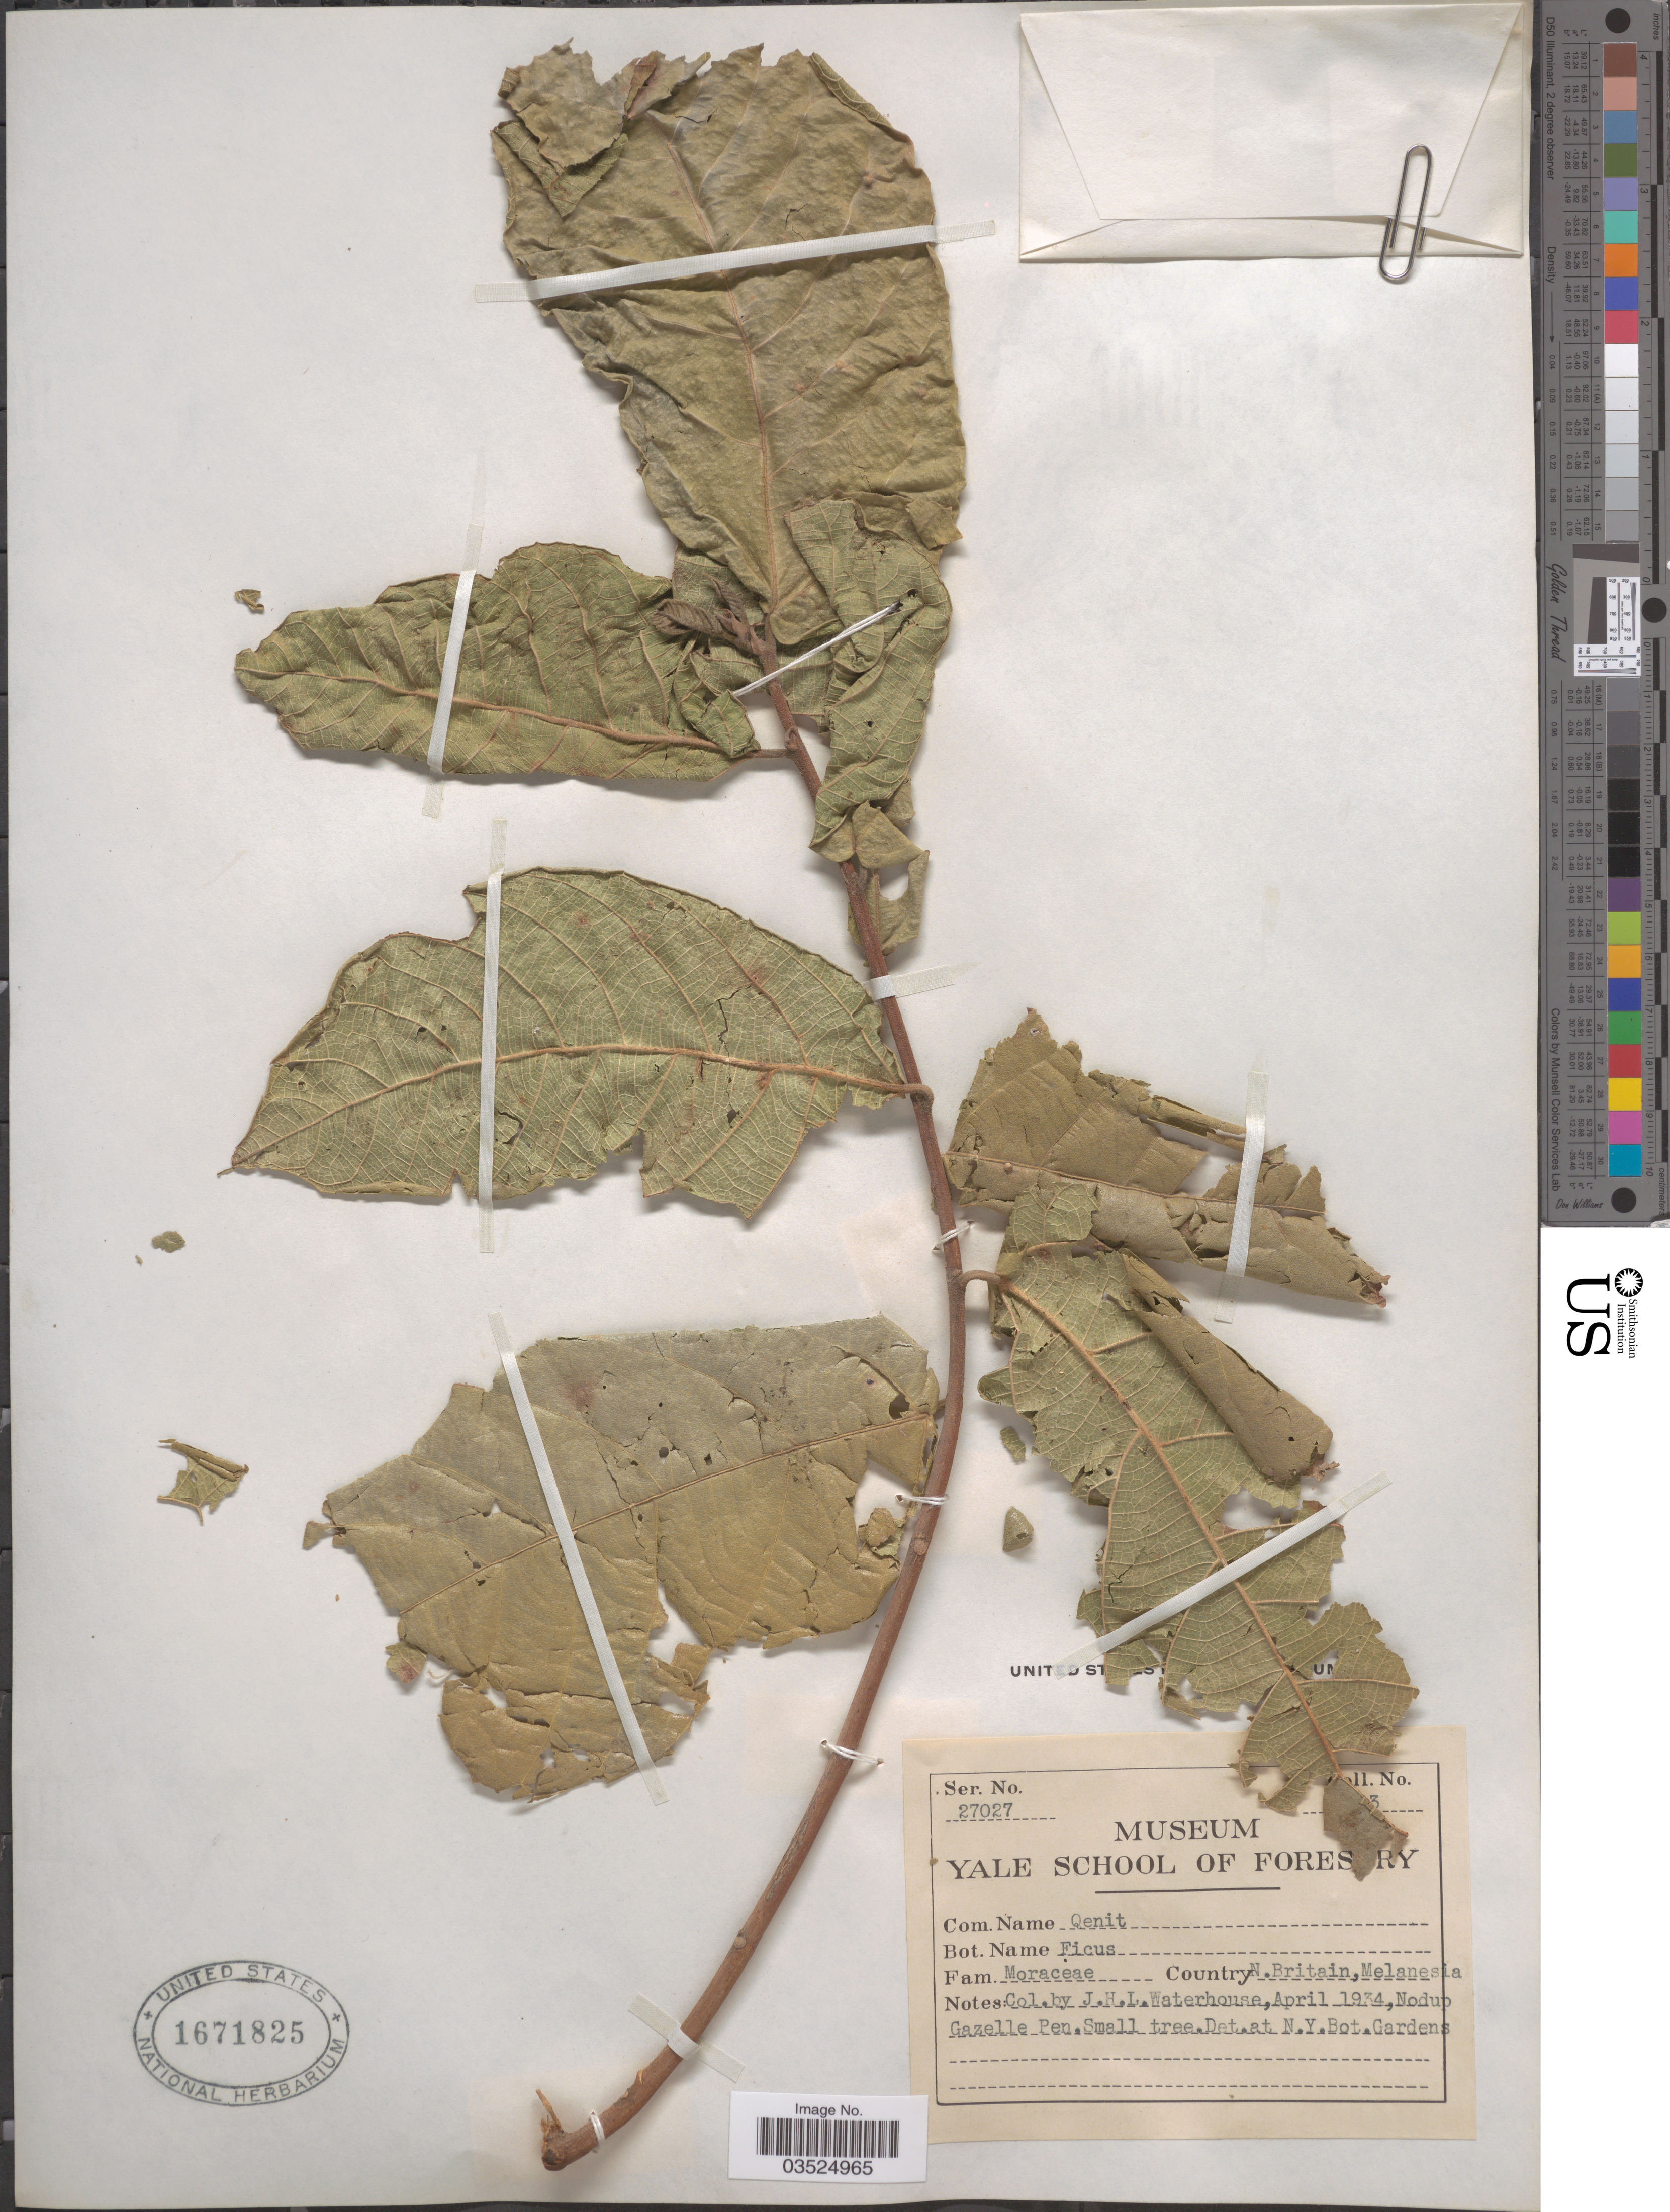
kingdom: Plantae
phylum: Tracheophyta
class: Magnoliopsida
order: Rosales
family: Moraceae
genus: Ficus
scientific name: Ficus sp.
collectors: J. Waterhouse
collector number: !3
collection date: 1934-04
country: Papua New Guinea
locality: Country N. Britain, Melanesia.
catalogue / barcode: US 1671825